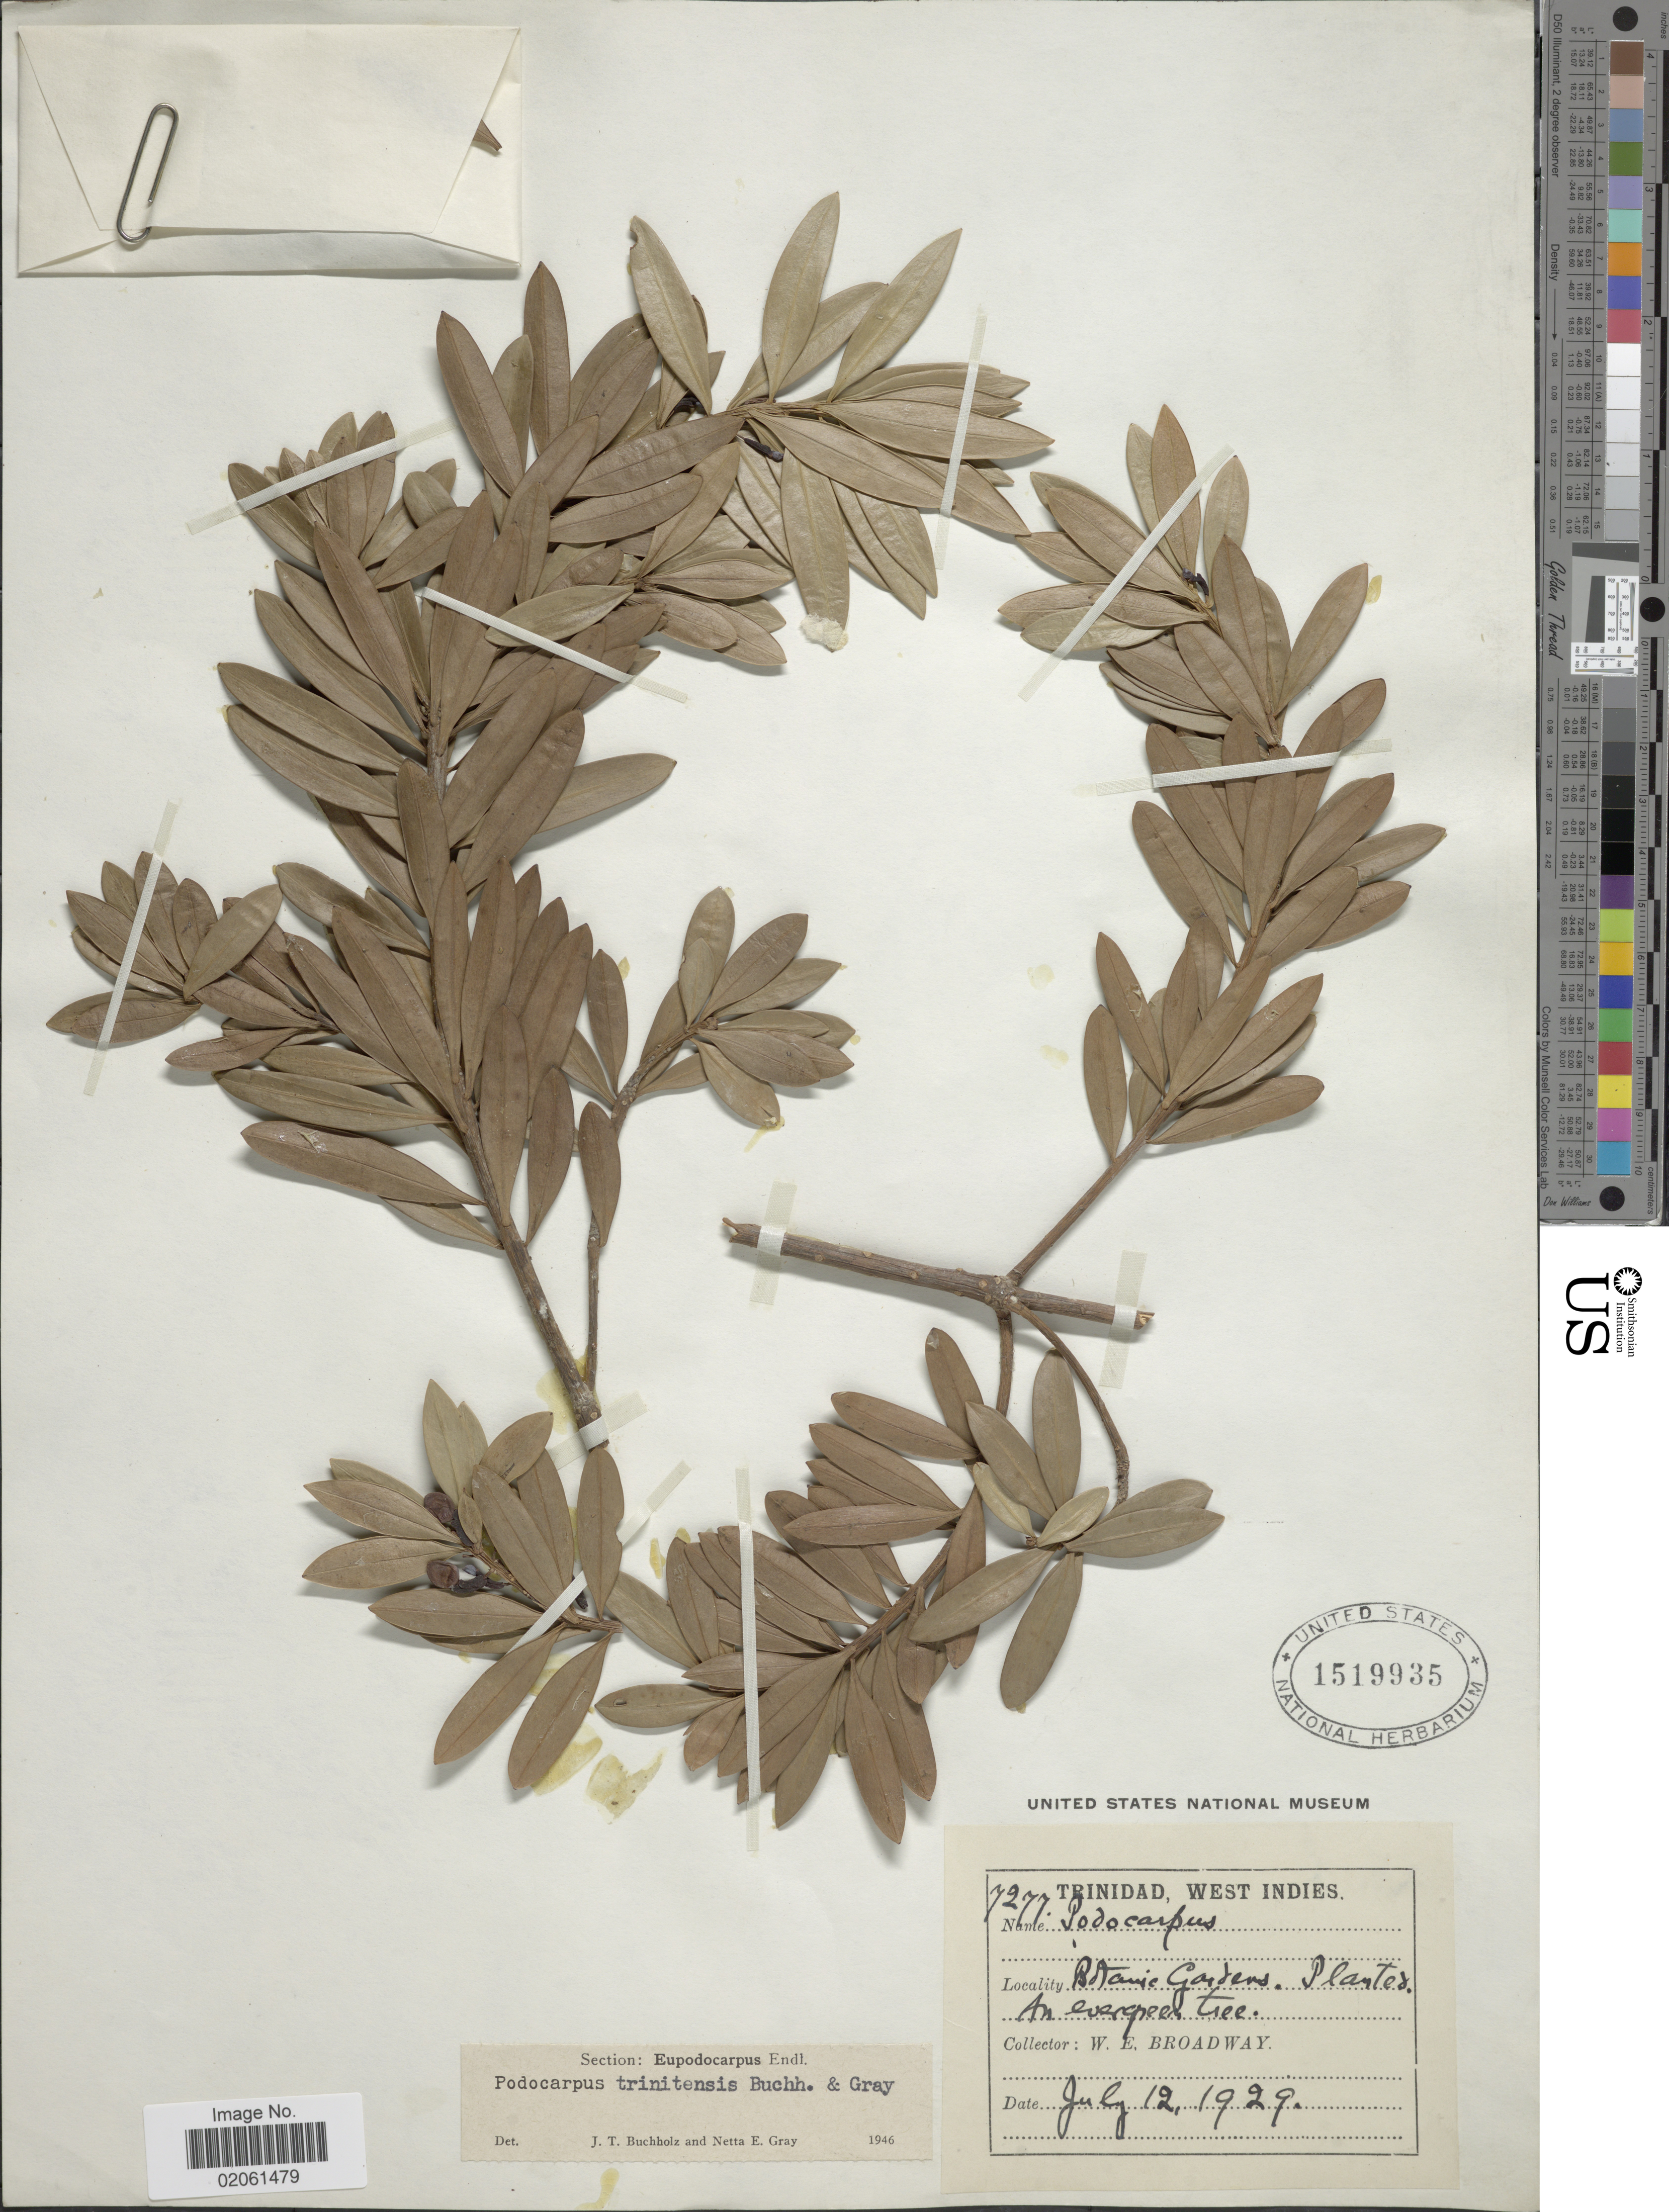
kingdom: Plantae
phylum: Tracheophyta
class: Pinopsida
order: Pinales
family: Podocarpaceae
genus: Podocarpus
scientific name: Podocarpus coriaceus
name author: L.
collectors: W. E. Broadway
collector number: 7277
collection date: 1929-07-12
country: Trinidad and Tobago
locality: Trinidad. Botanic Gardens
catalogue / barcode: US 1519935